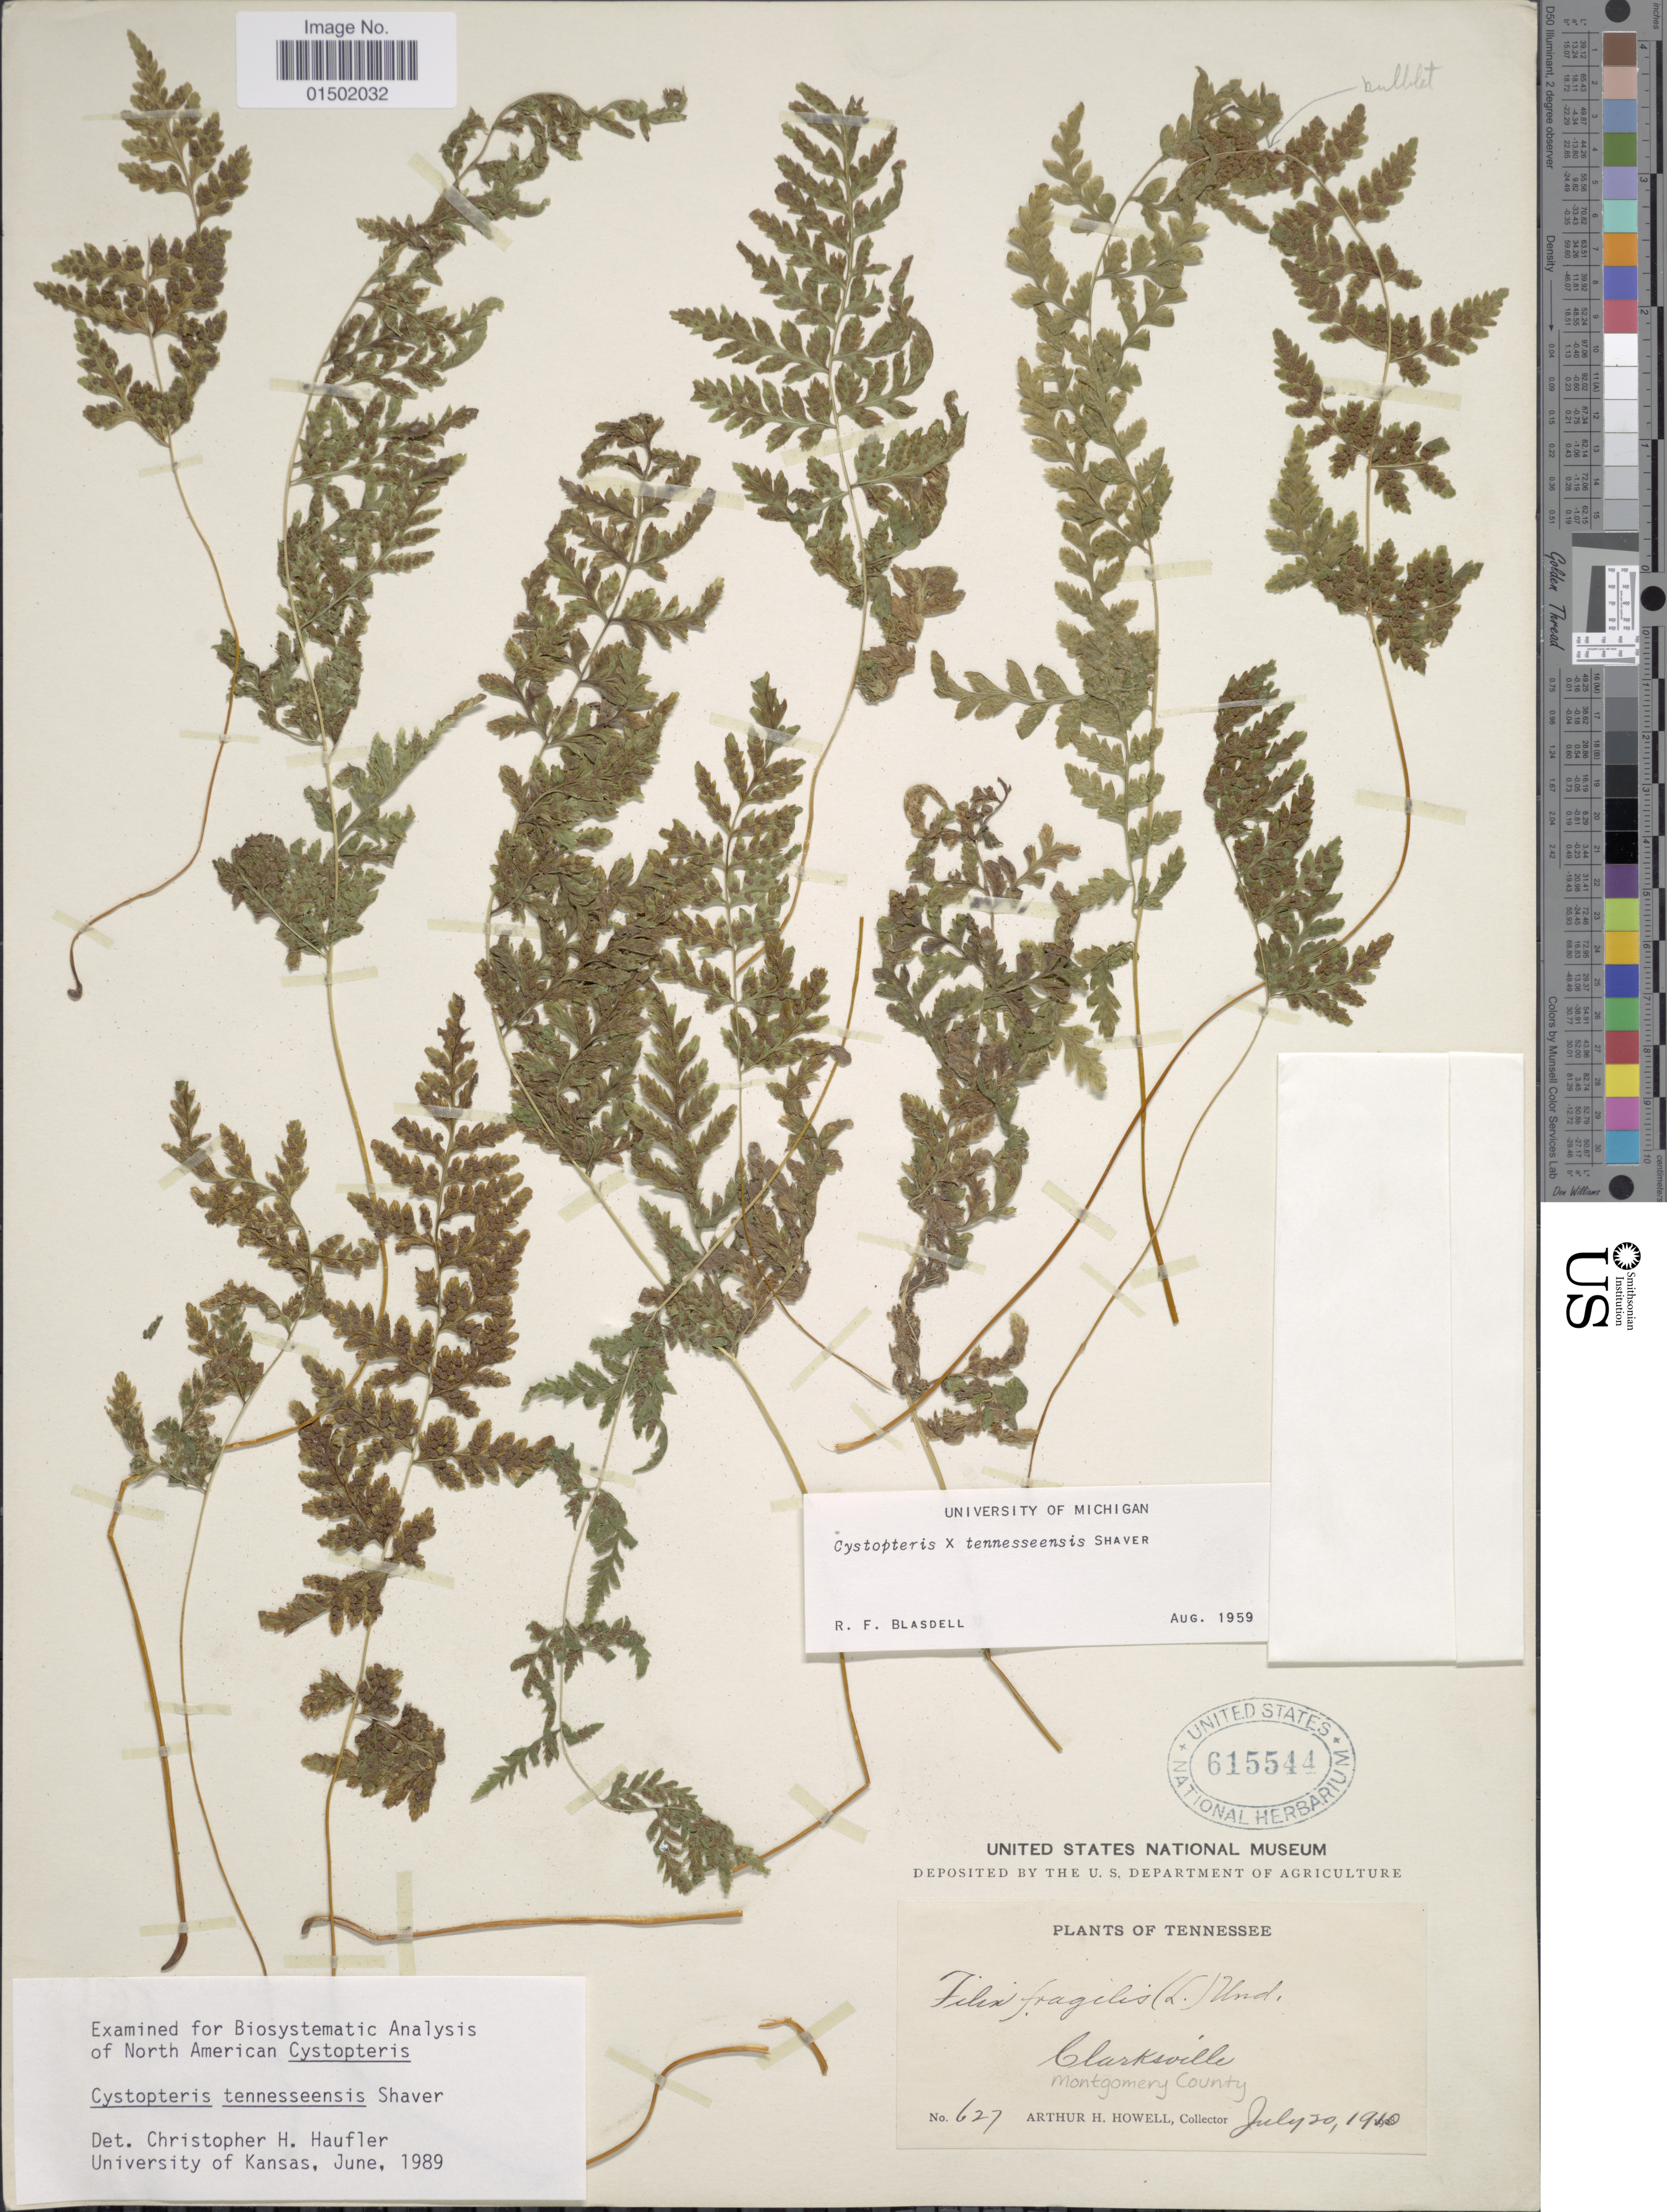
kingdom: Plantae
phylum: Tracheophyta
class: Polypodiopsida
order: Polypodiales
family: Cystopteridaceae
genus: Cystopteris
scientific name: Cystopteris tennesseensis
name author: Shaver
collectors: A. H. Howell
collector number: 627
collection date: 1910-07-20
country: United States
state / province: Tennessee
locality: Clarksville, Montgomery County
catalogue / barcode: US 615544